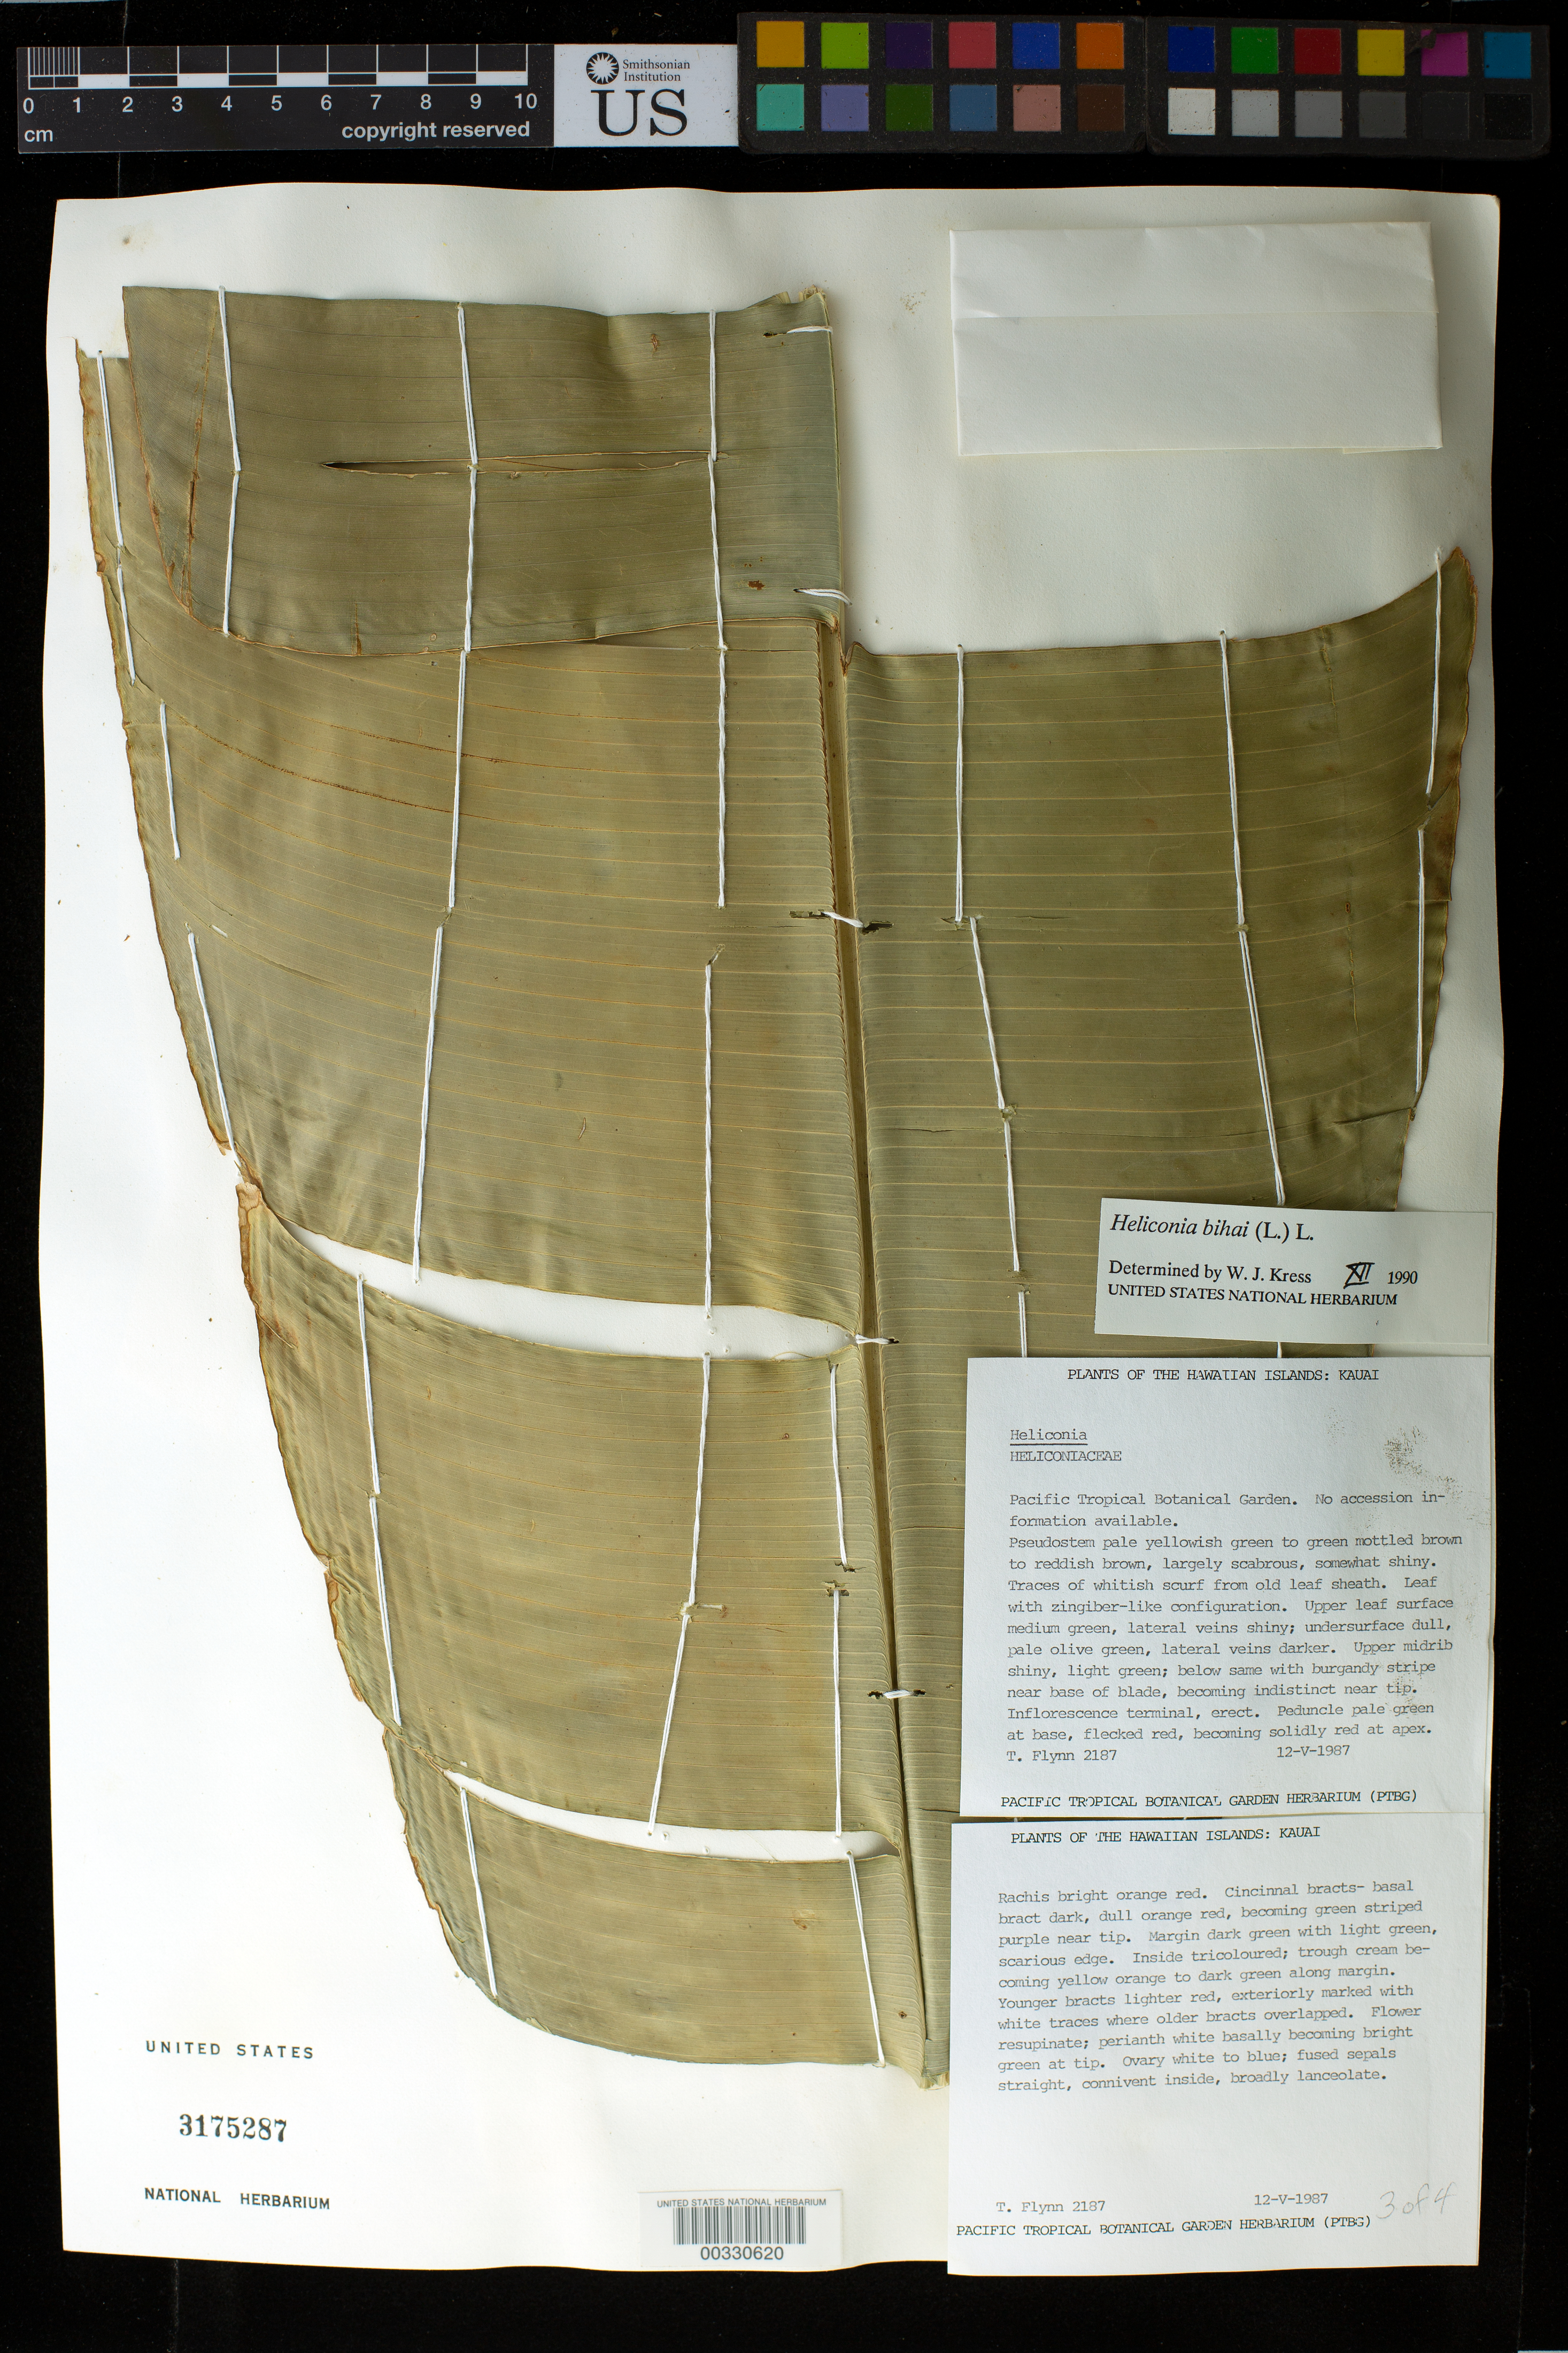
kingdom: Plantae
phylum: Tracheophyta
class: Liliopsida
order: Zingiberales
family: Heliconiaceae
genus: Heliconia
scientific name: Heliconia bihai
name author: (L.) L.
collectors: T. W. Flynn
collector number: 2187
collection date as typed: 12 May 1987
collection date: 1987-05-12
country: United States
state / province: Florida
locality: Southern Florida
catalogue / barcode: US 3175287